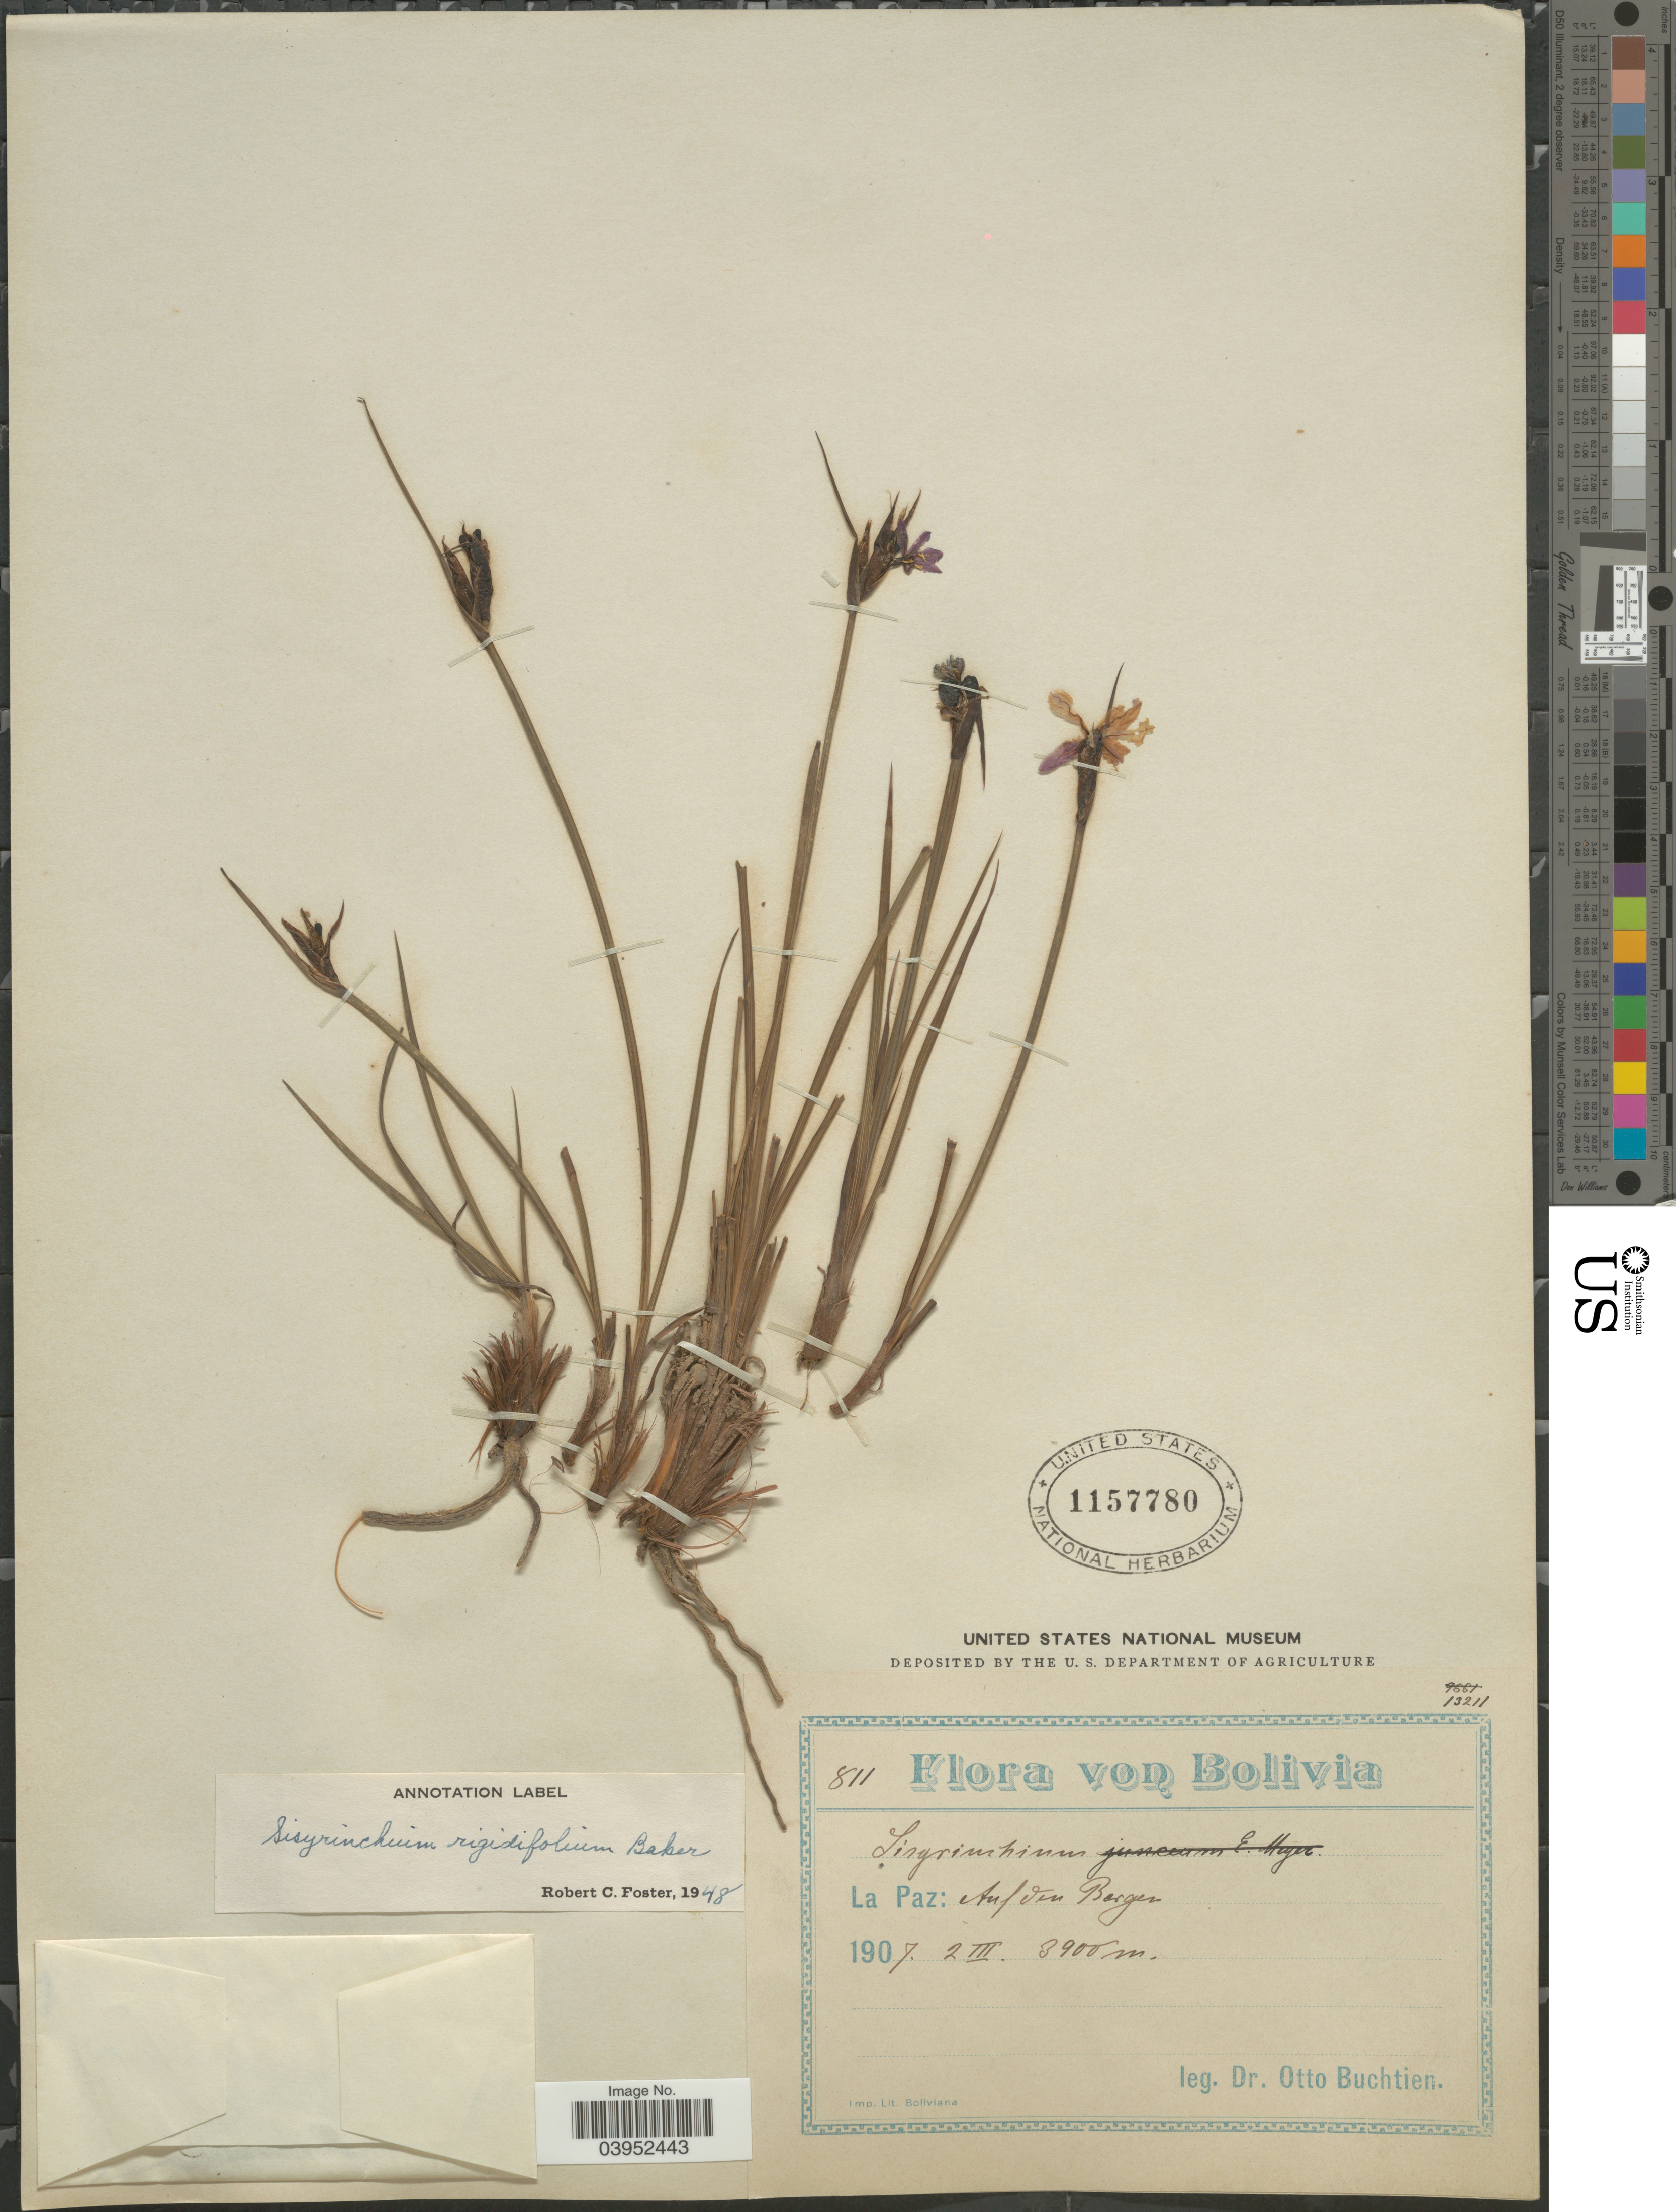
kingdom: Plantae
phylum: Tracheophyta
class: Liliopsida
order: Asparagales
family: Iridaceae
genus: Sisyrinchium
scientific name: Sisyrinchium rigidifolium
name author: Baker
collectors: O. Buchtien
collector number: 811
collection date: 1907-03-02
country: Bolivia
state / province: La Paz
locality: Auf den Bergen.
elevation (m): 3900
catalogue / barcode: US 1157780